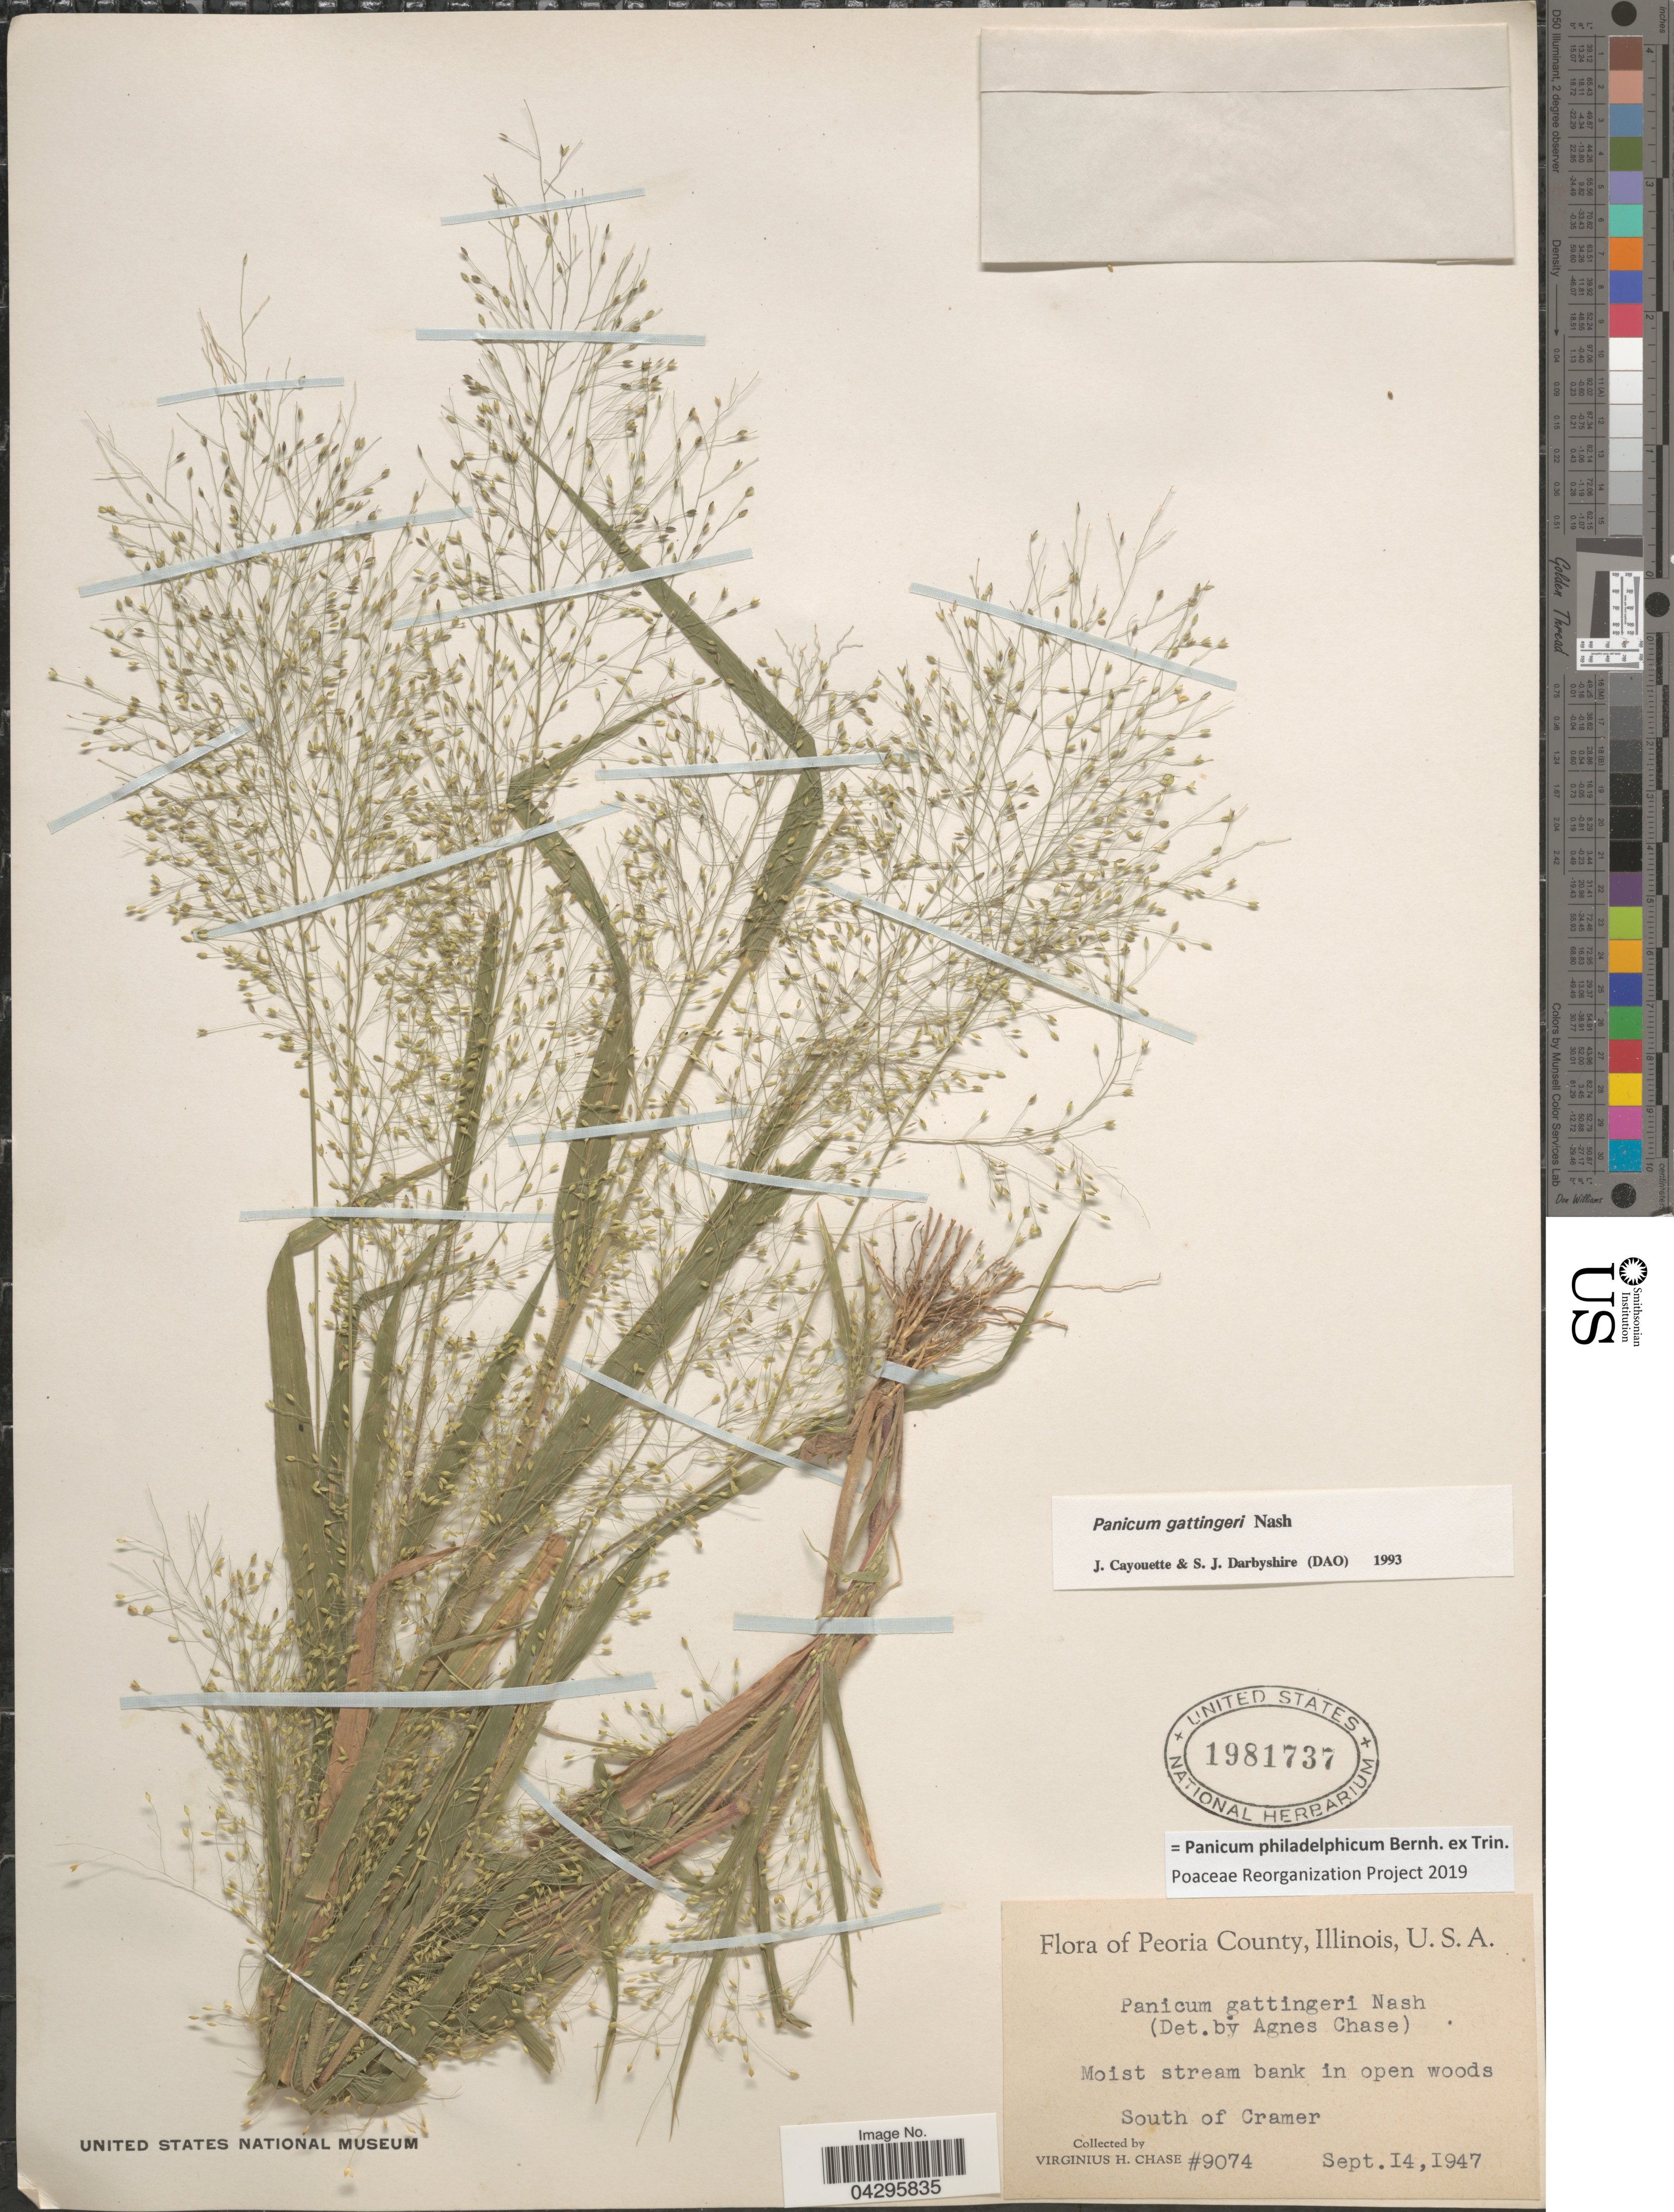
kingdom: Plantae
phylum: Tracheophyta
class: Liliopsida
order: Poales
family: Poaceae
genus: Panicum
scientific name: Panicum philadelphicum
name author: Bernh. ex Trin.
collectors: V. H. Chase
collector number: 9074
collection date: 1947-09-14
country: United States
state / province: Illinois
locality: Peoria County. Moist stream bank in open woods South of Cramer.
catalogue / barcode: US 1981737